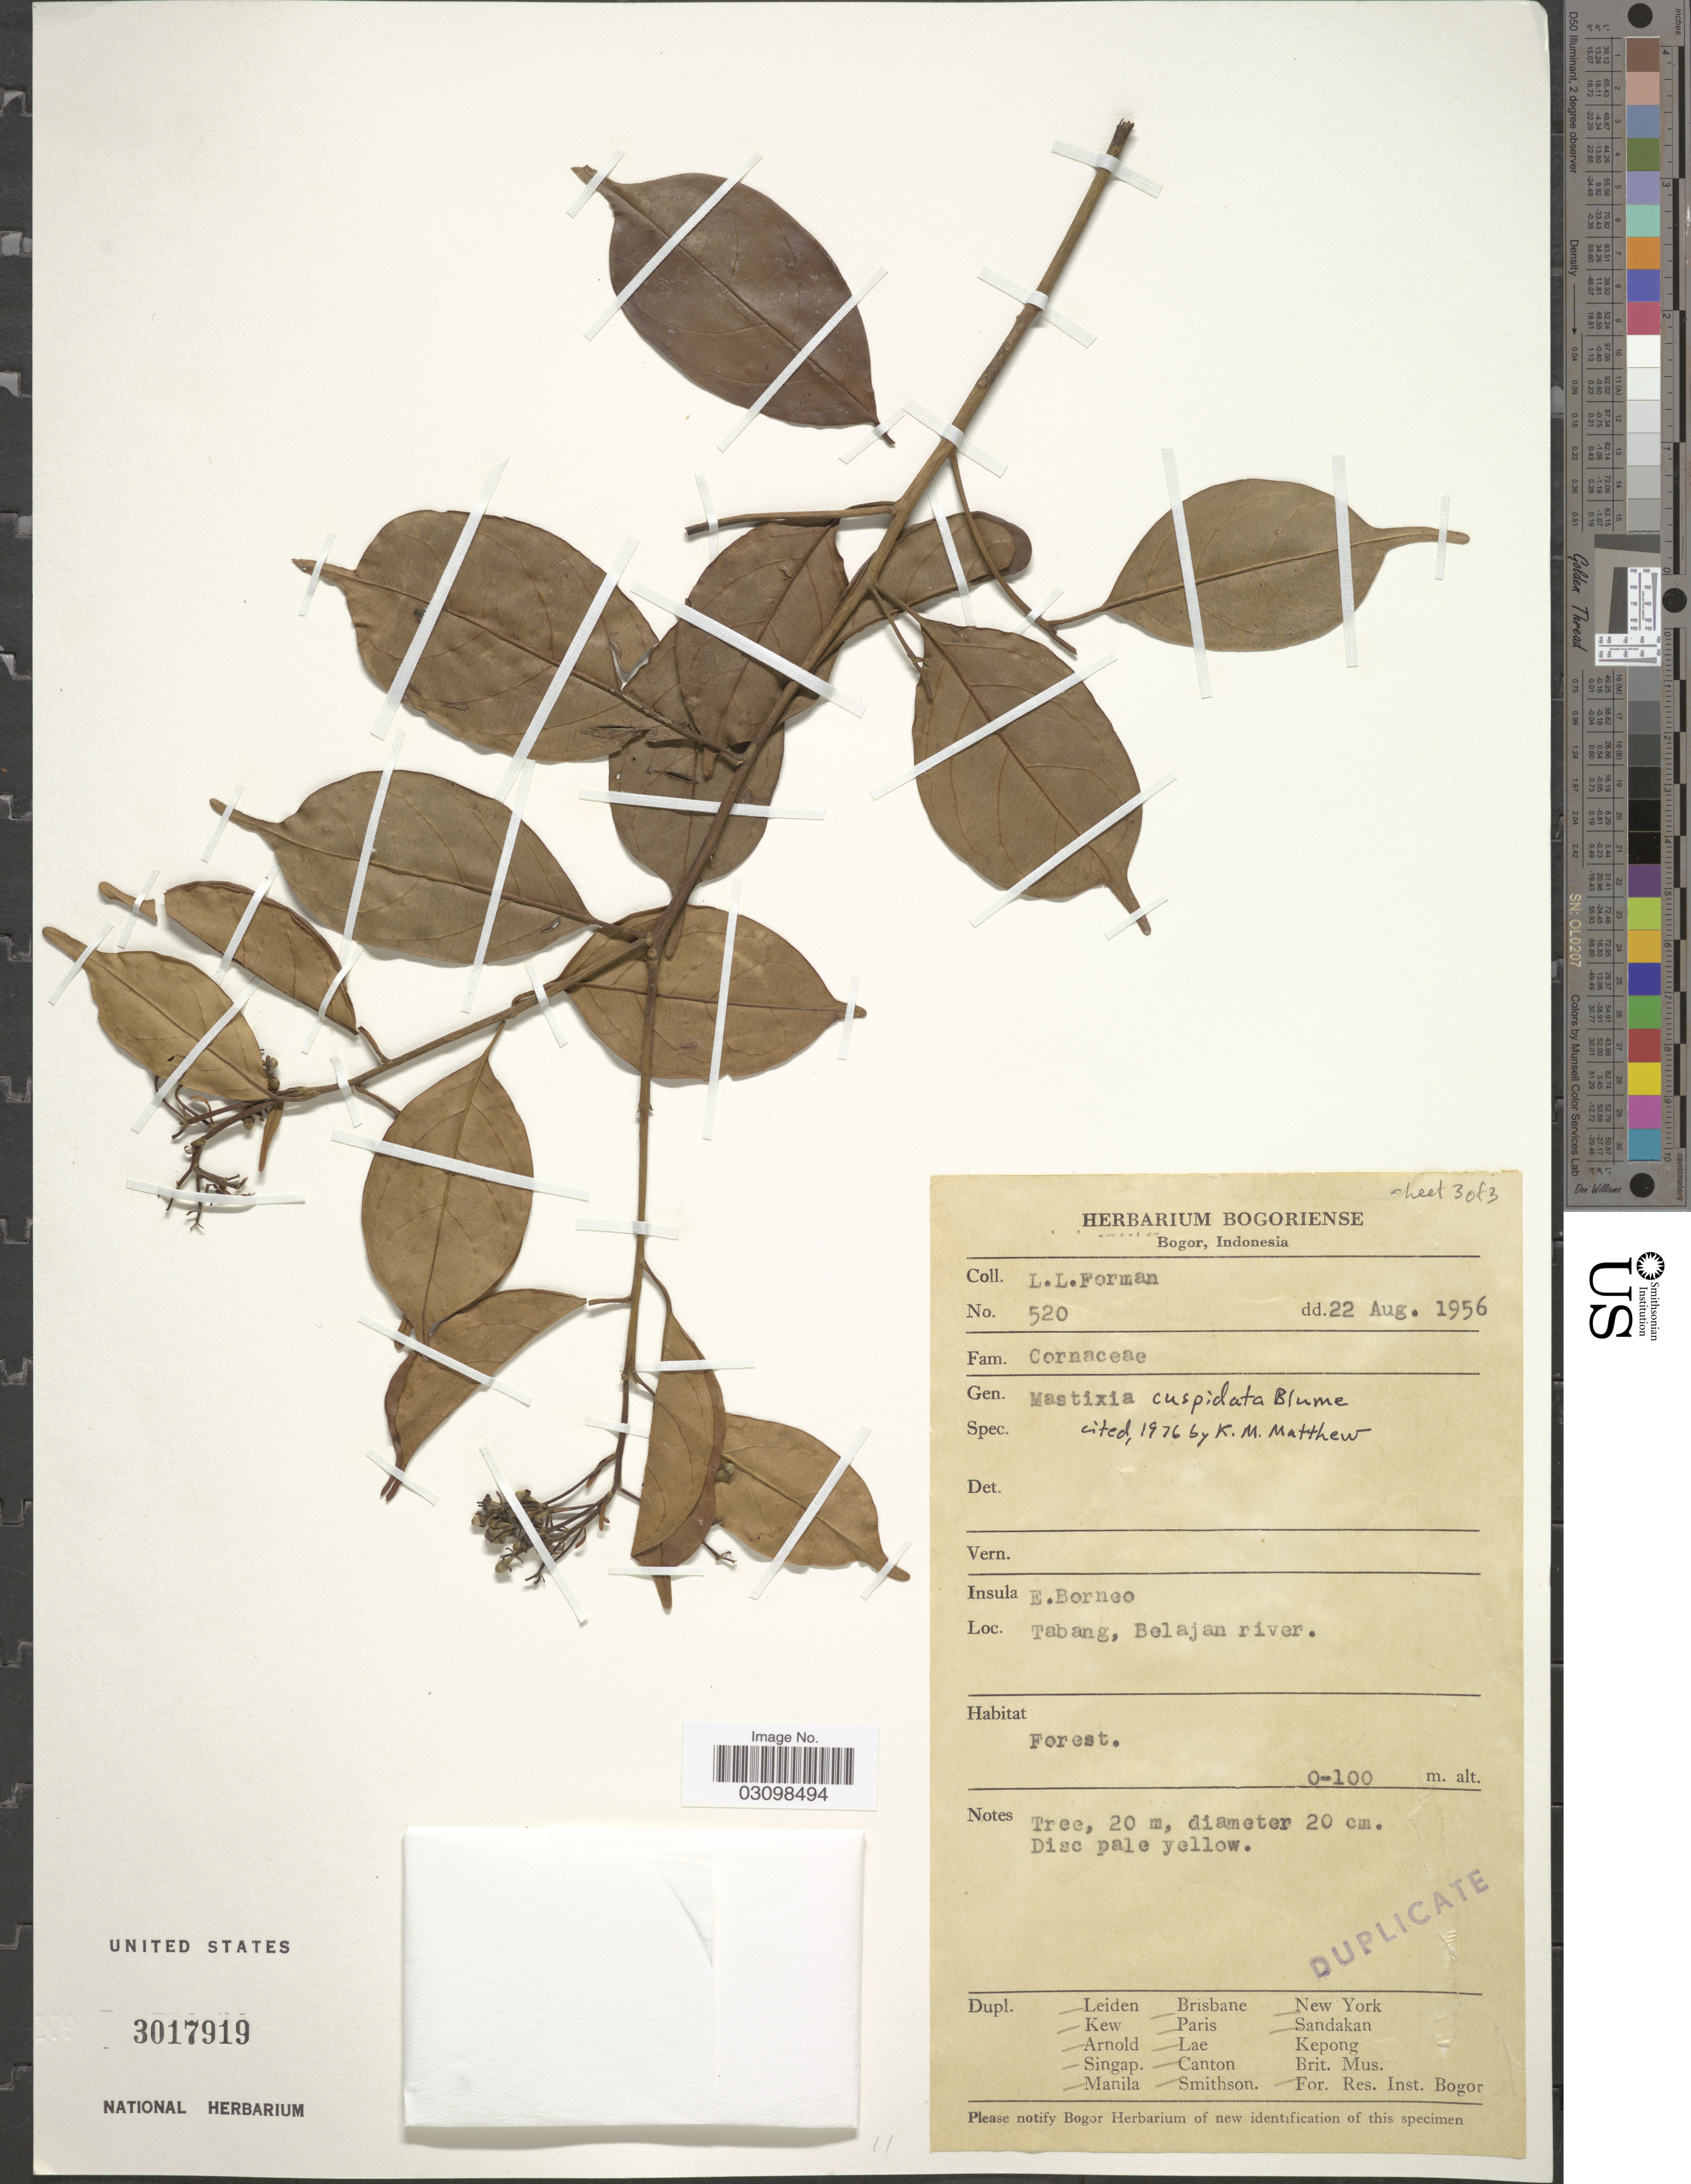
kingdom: Plantae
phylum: Tracheophyta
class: Magnoliopsida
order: Cornales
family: Nyssaceae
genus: Mastixia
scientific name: Mastixia cuspidata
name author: Blume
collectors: L. Forman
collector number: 520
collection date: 1956-08-22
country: Indonesia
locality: Insula E. Borneo, Tabang, Belajan river.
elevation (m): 0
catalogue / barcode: US 3017919